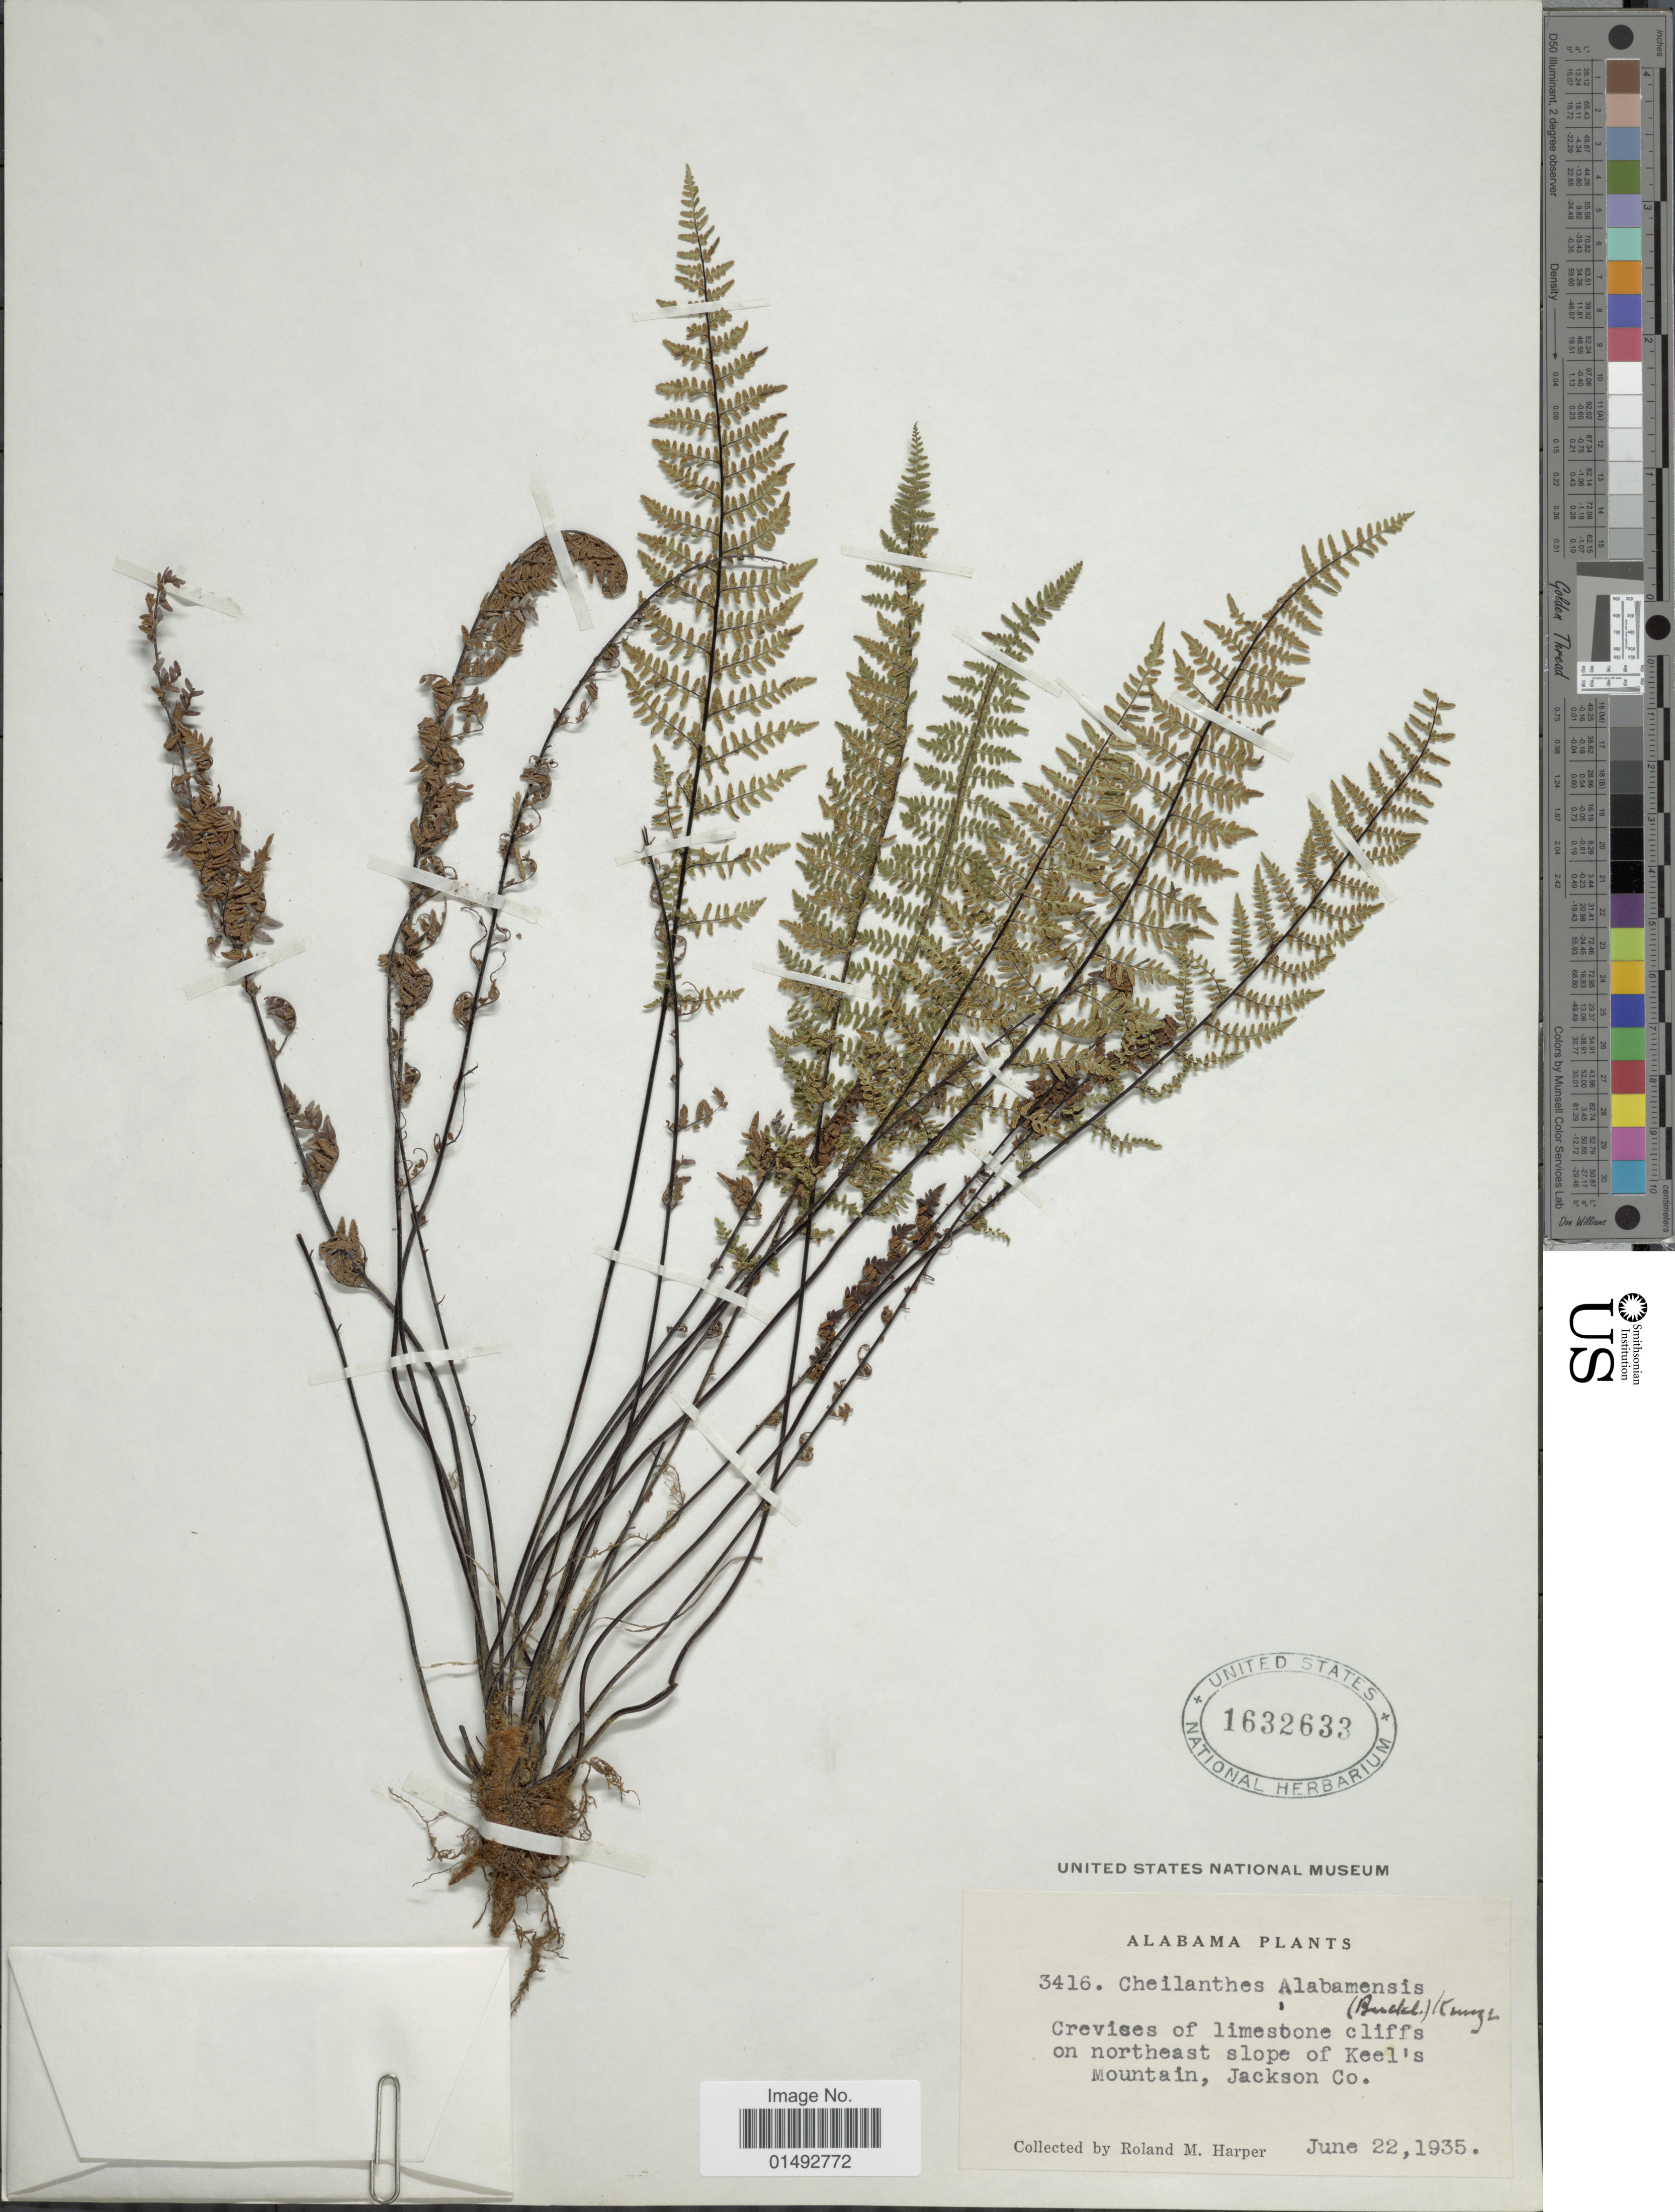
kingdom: Plantae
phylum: Tracheophyta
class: Polypodiopsida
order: Polypodiales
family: Pteridaceae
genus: Myriopteris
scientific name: Myriopteris alabamensis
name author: (Buckley) Grusz & Windham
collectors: R. M. Harper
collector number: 3416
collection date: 1935-06-22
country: United States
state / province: Alabama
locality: Crevises of limestone cliff's on northeast slope of Keel's Mountain, Jackson Co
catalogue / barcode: US 1632633